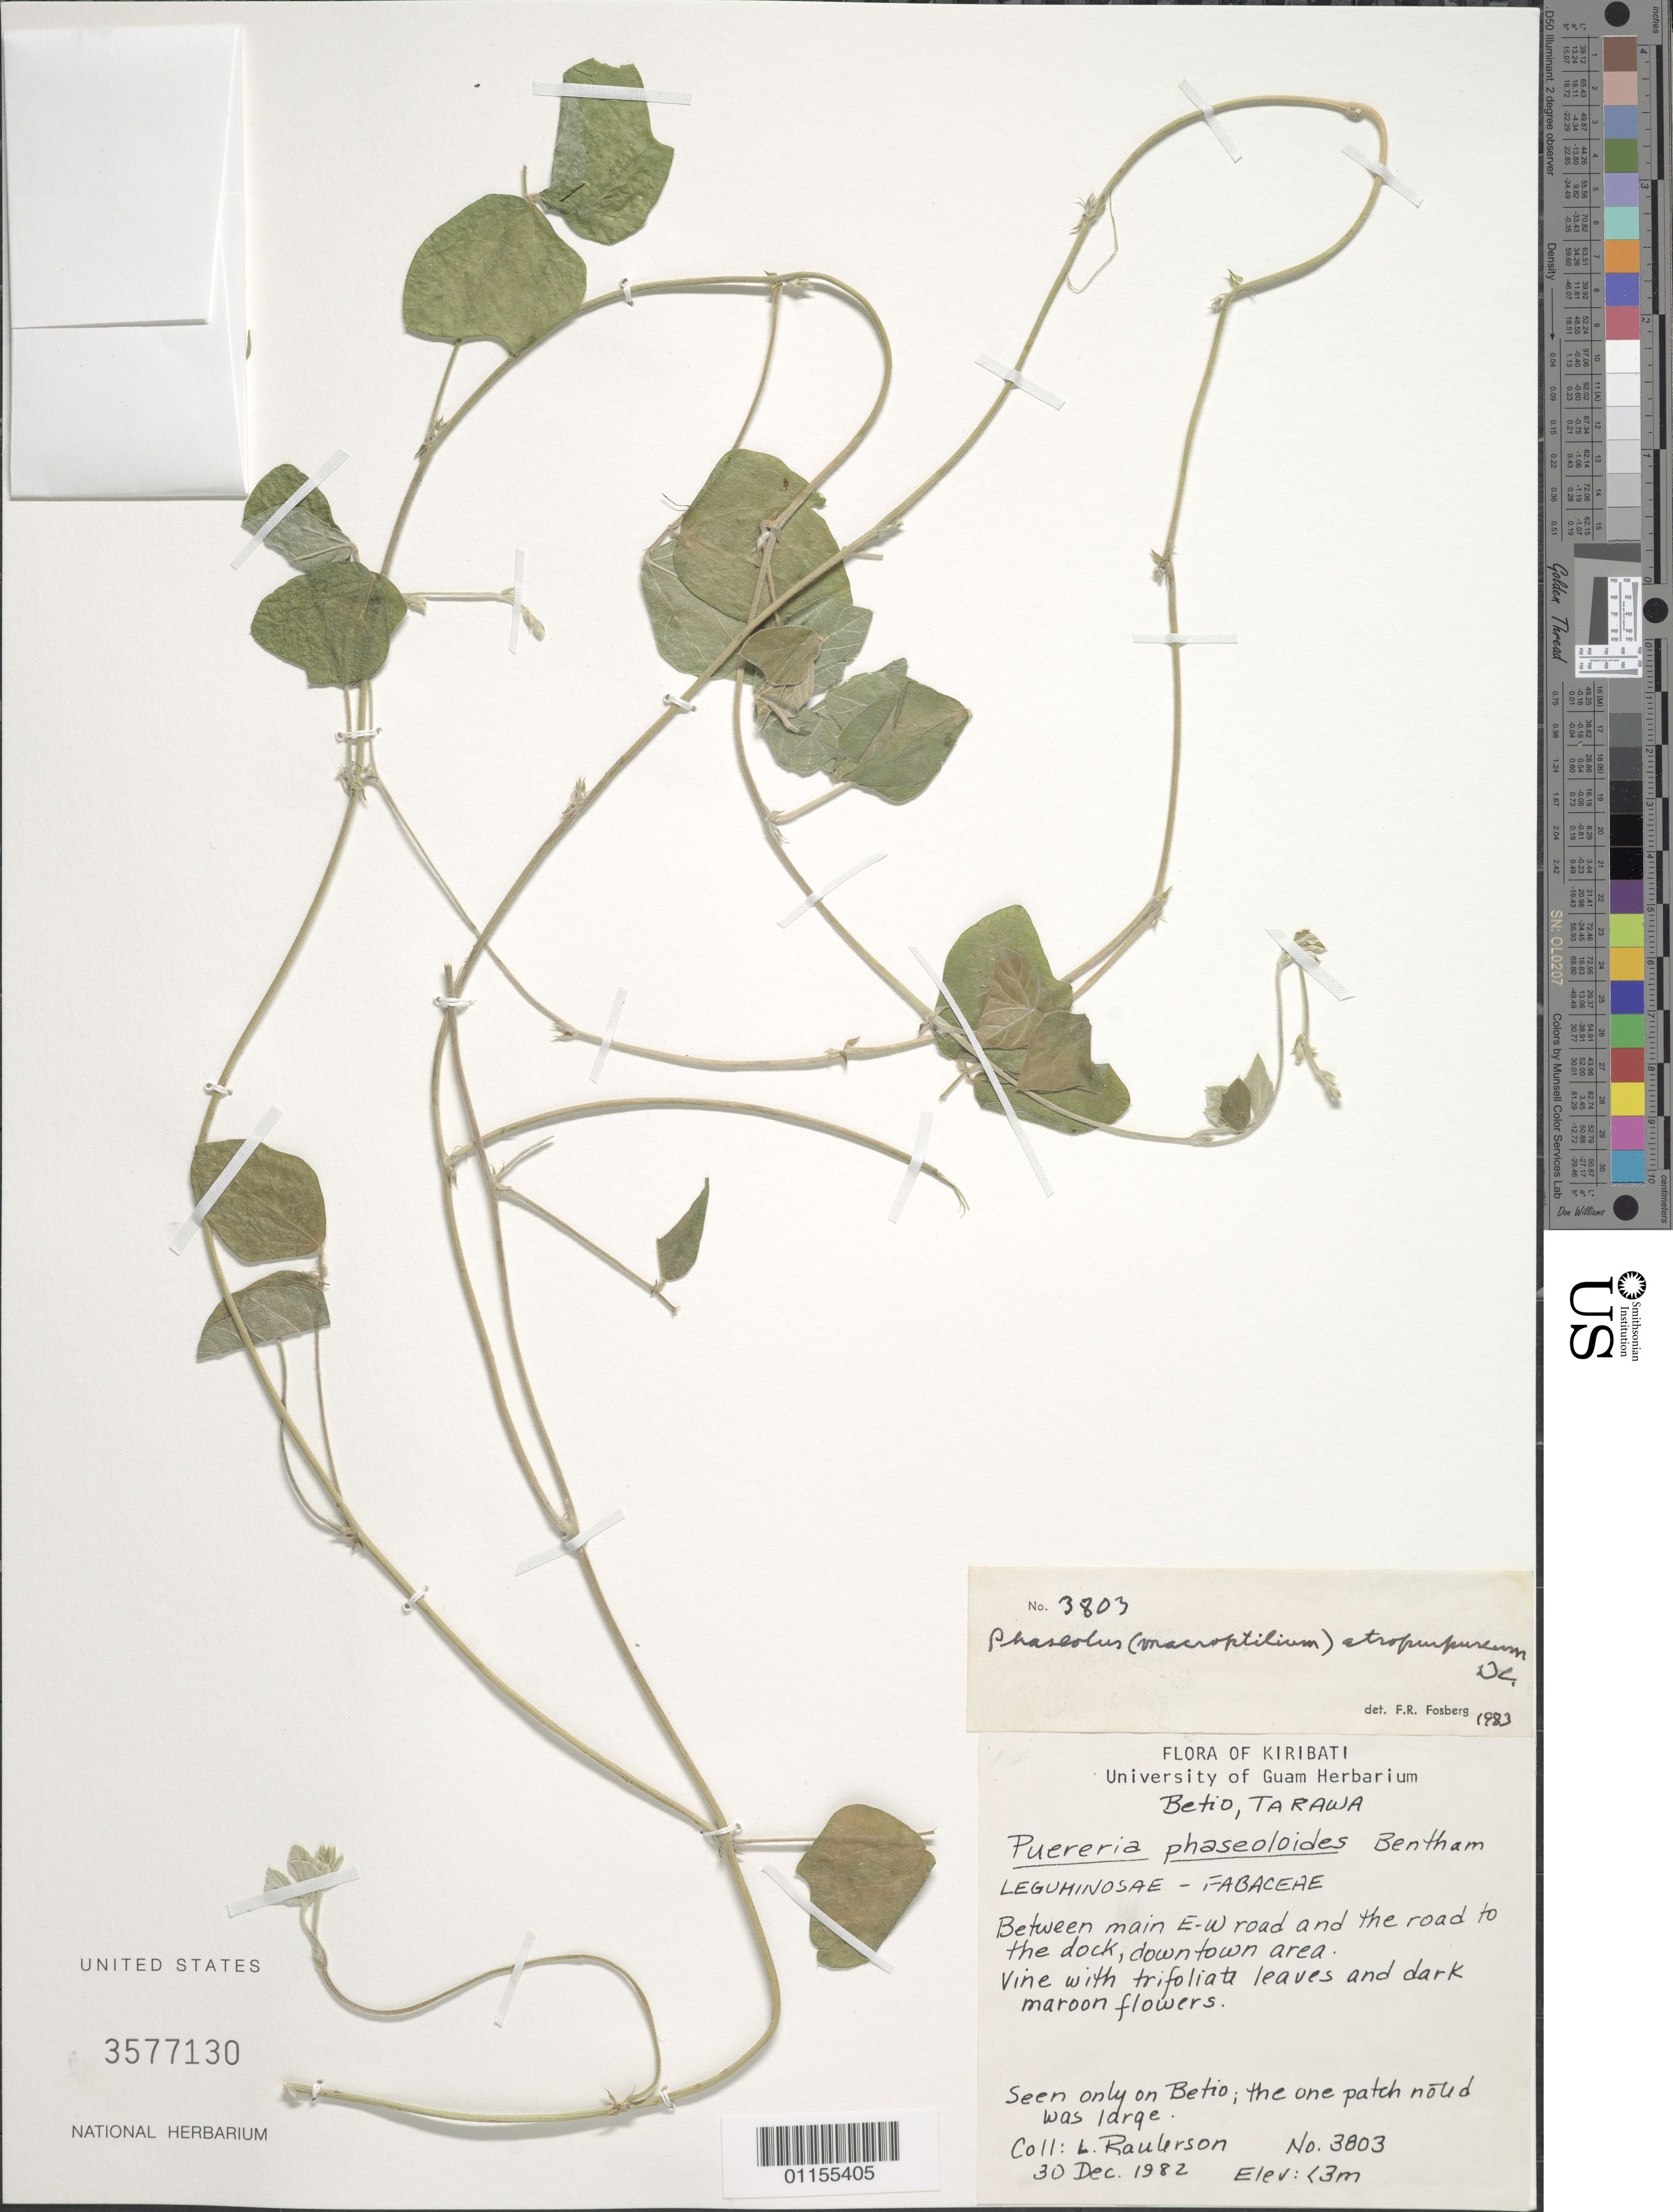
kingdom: Plantae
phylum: Tracheophyta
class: Magnoliopsida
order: Fabales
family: Fabaceae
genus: Macroptilium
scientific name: Macroptilium atropurpureum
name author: (DC.) Urb.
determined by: Fosberg, F. R.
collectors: L. Raulerson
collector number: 3803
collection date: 1982-12-30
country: Kiribati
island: Tarawa Atoll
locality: Betio: Between main e-w road and the road to the dock, downtown area.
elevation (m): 3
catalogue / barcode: US 3577130